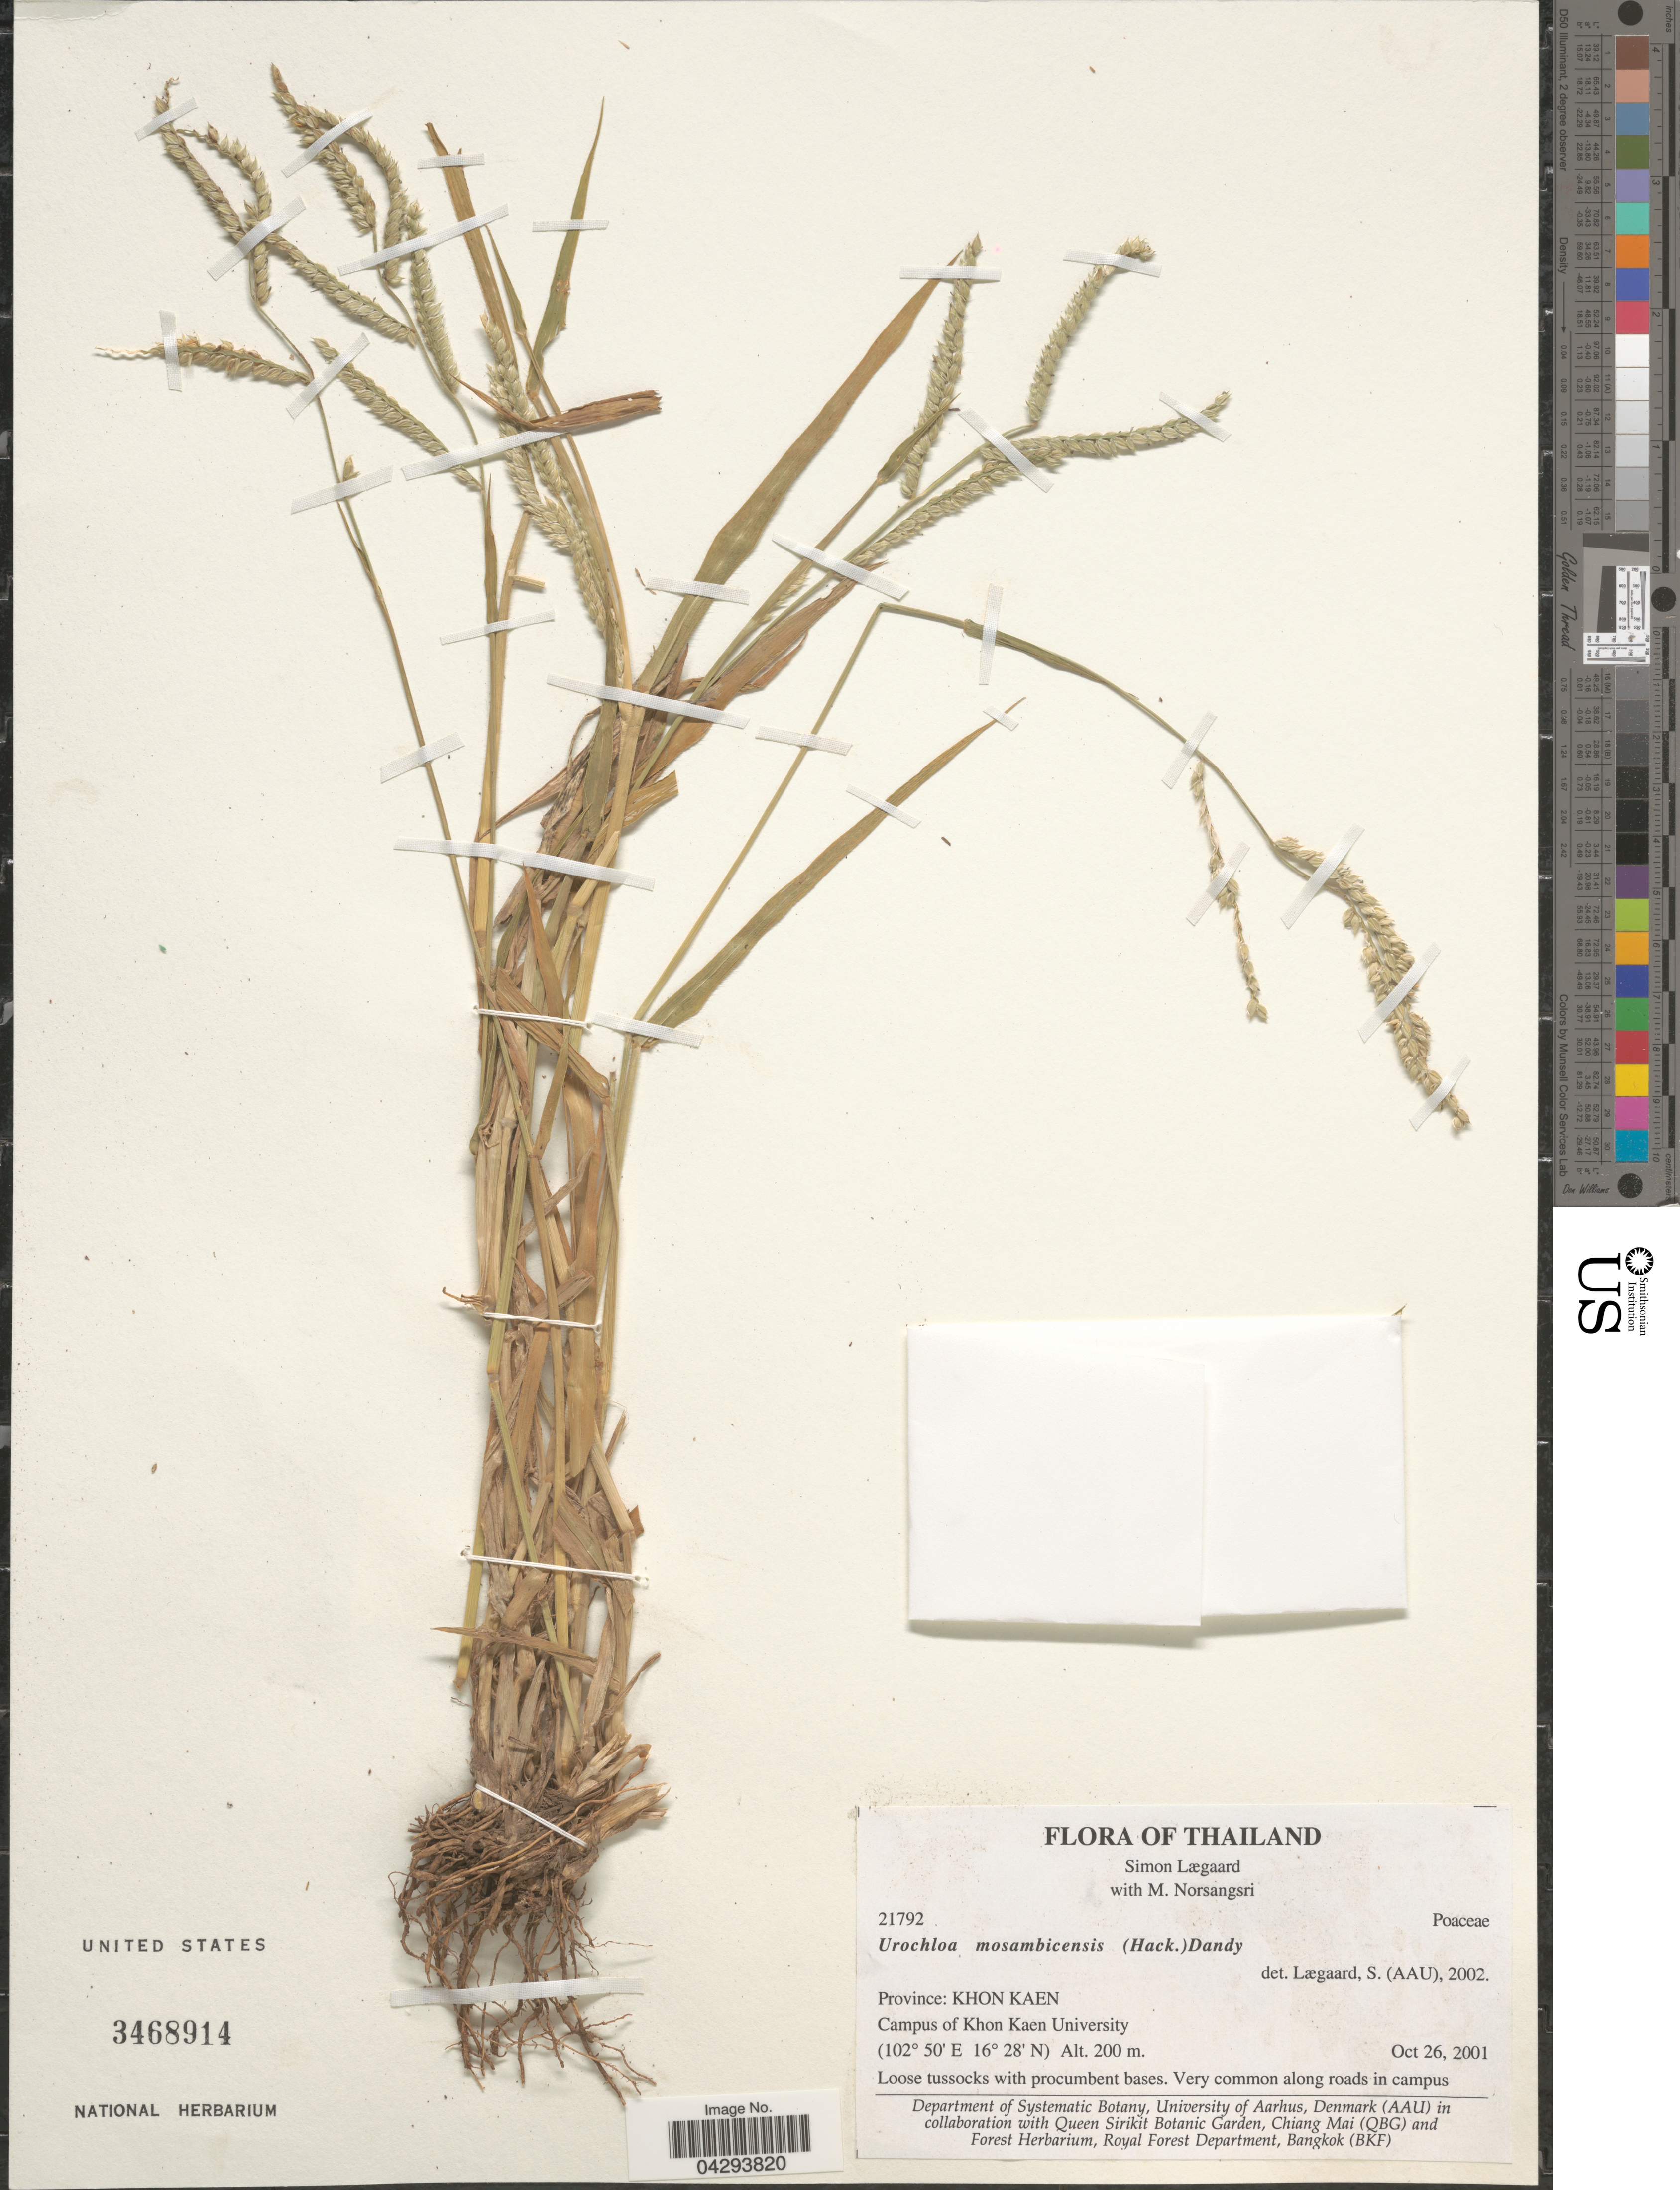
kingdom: Plantae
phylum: Tracheophyta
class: Liliopsida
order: Poales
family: Poaceae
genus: Urochloa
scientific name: Urochloa mosambicensis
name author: (Hack.) Dandy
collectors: S. Lægaard & M. Norsangsri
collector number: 21792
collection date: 2001-10-26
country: Thailand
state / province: Khon Kaen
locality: Campus of Khon Kaen University.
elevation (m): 200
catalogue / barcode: US 3468914